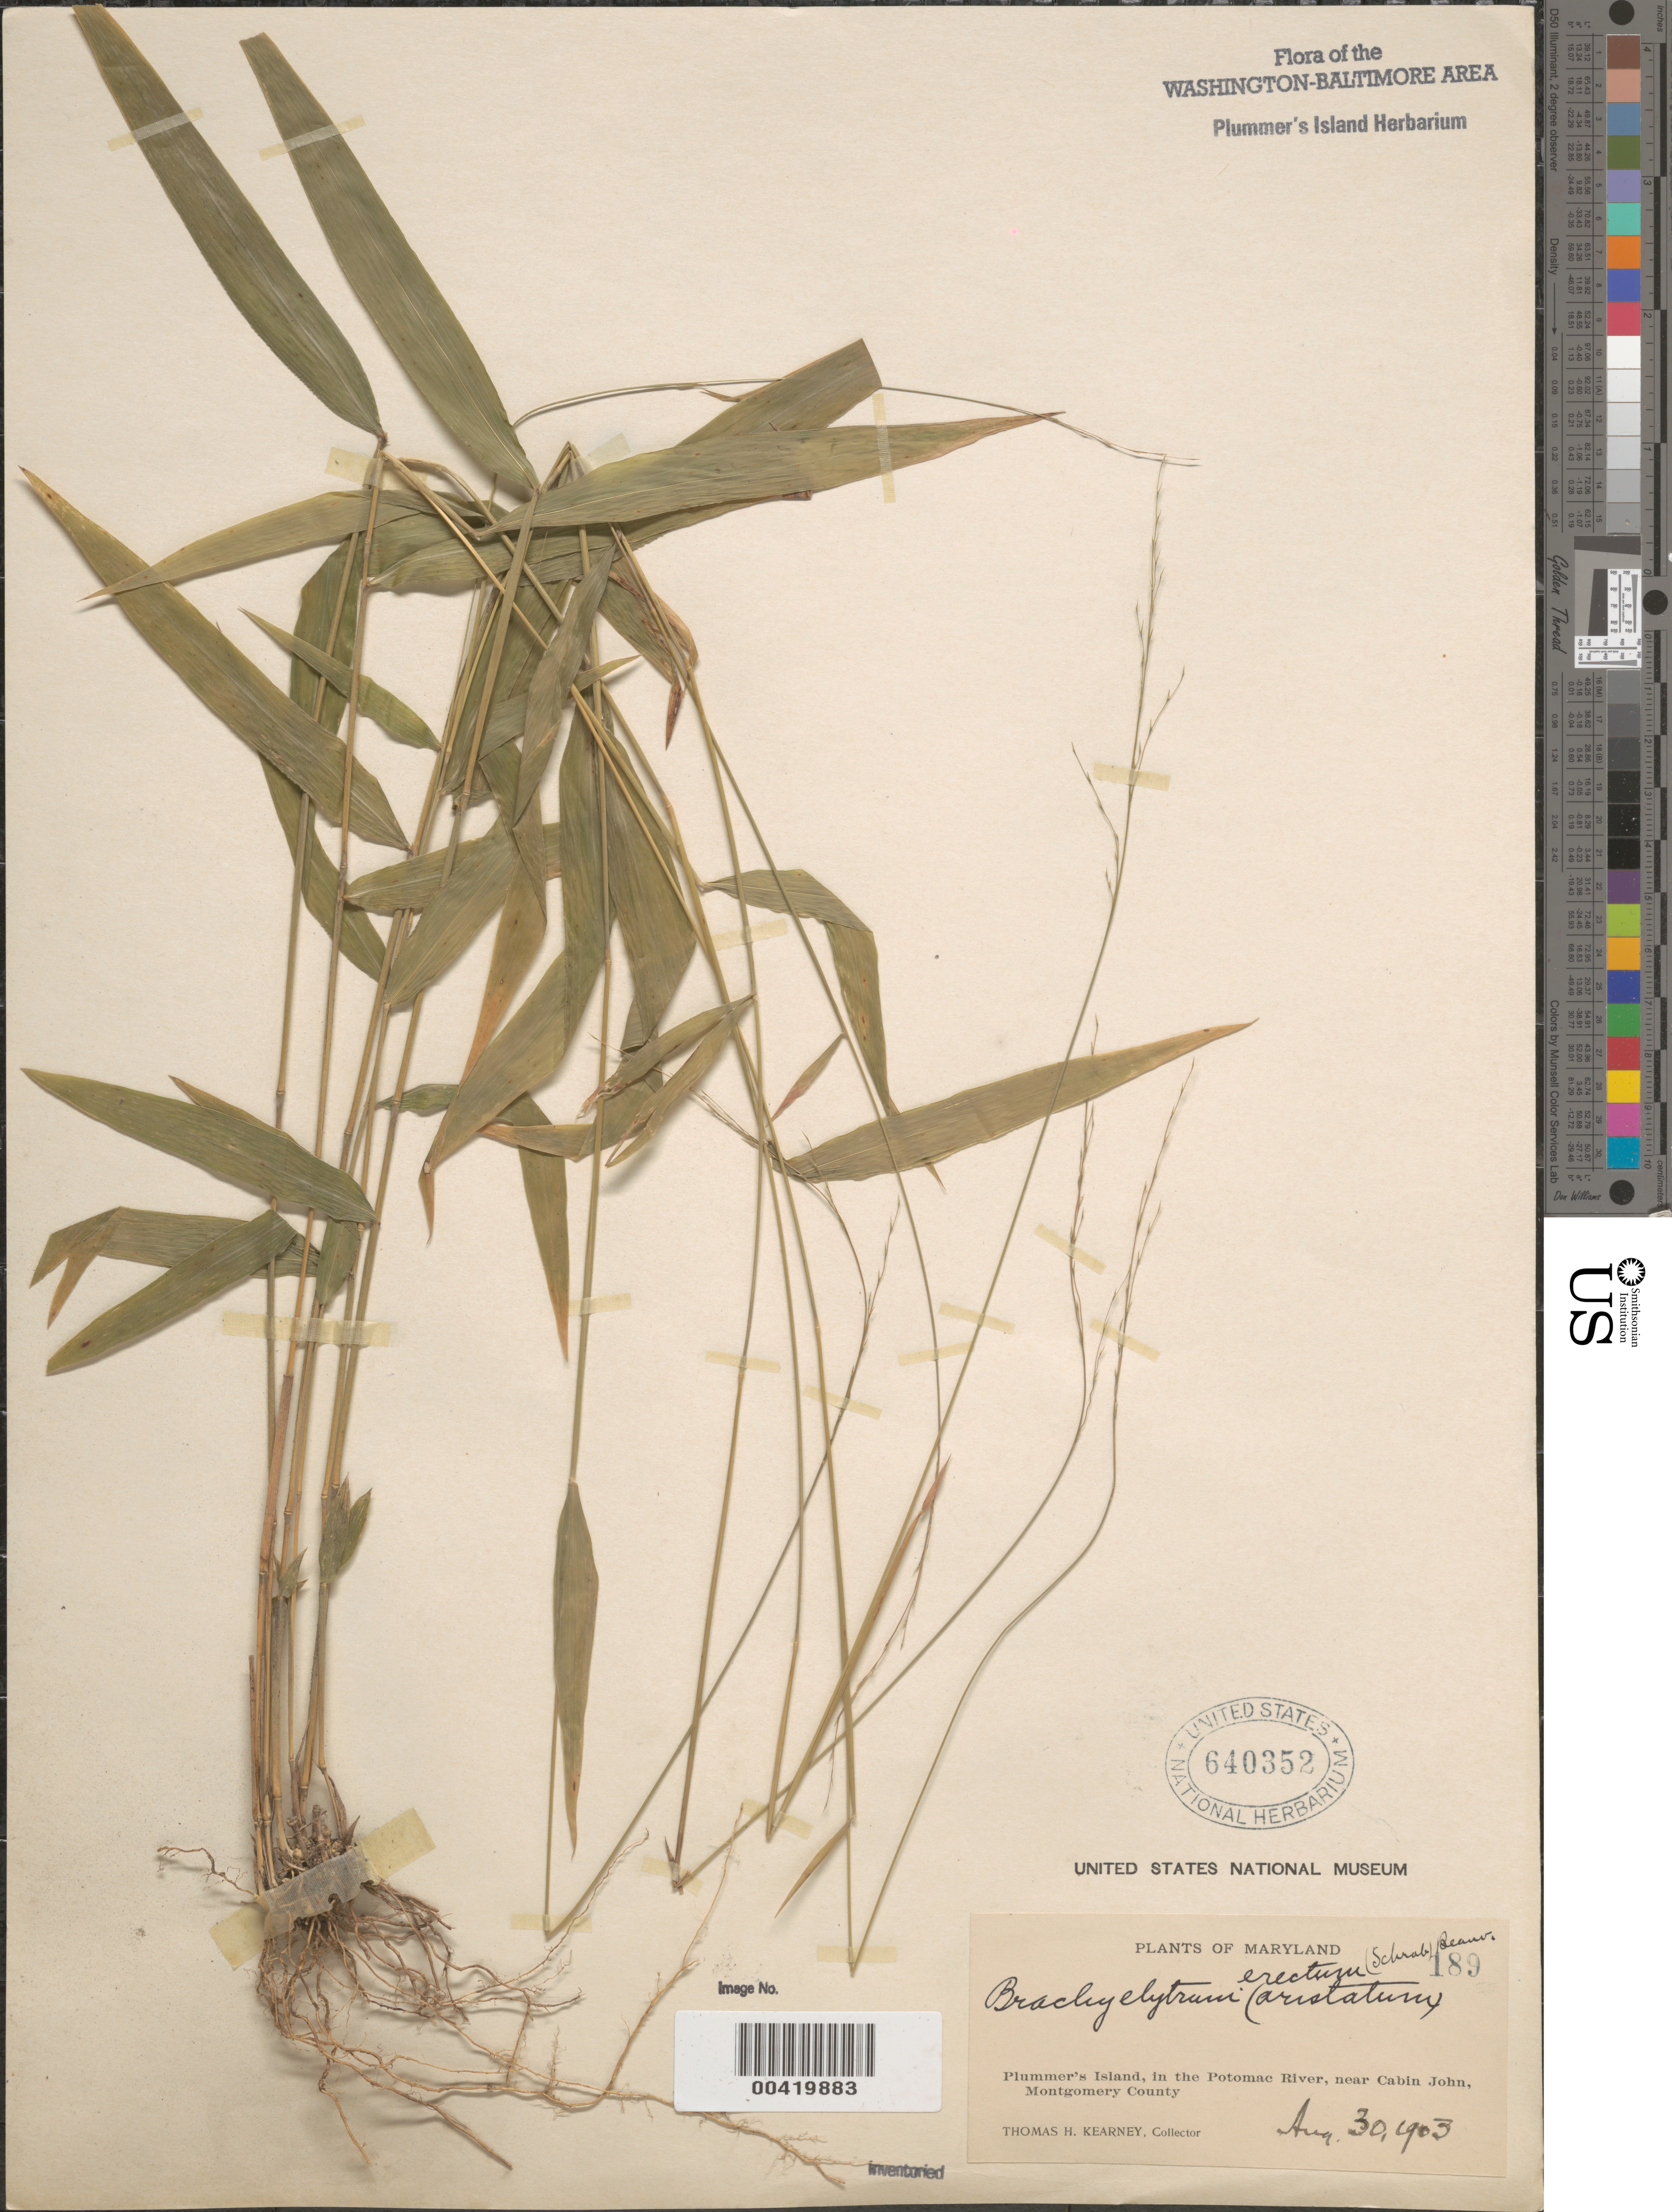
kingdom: Plantae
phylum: Tracheophyta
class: Liliopsida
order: Poales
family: Poaceae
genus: Brachyelytrum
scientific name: Brachyelytrum erectum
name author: (Schreb.) P. Beauv.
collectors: T. H. Kearney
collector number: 189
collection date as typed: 30 Aug 1903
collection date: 1903-08-30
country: United States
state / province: Maryland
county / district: Montgomery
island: Plummers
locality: Plummer's Island C. & O. Canal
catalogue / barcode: US 640352